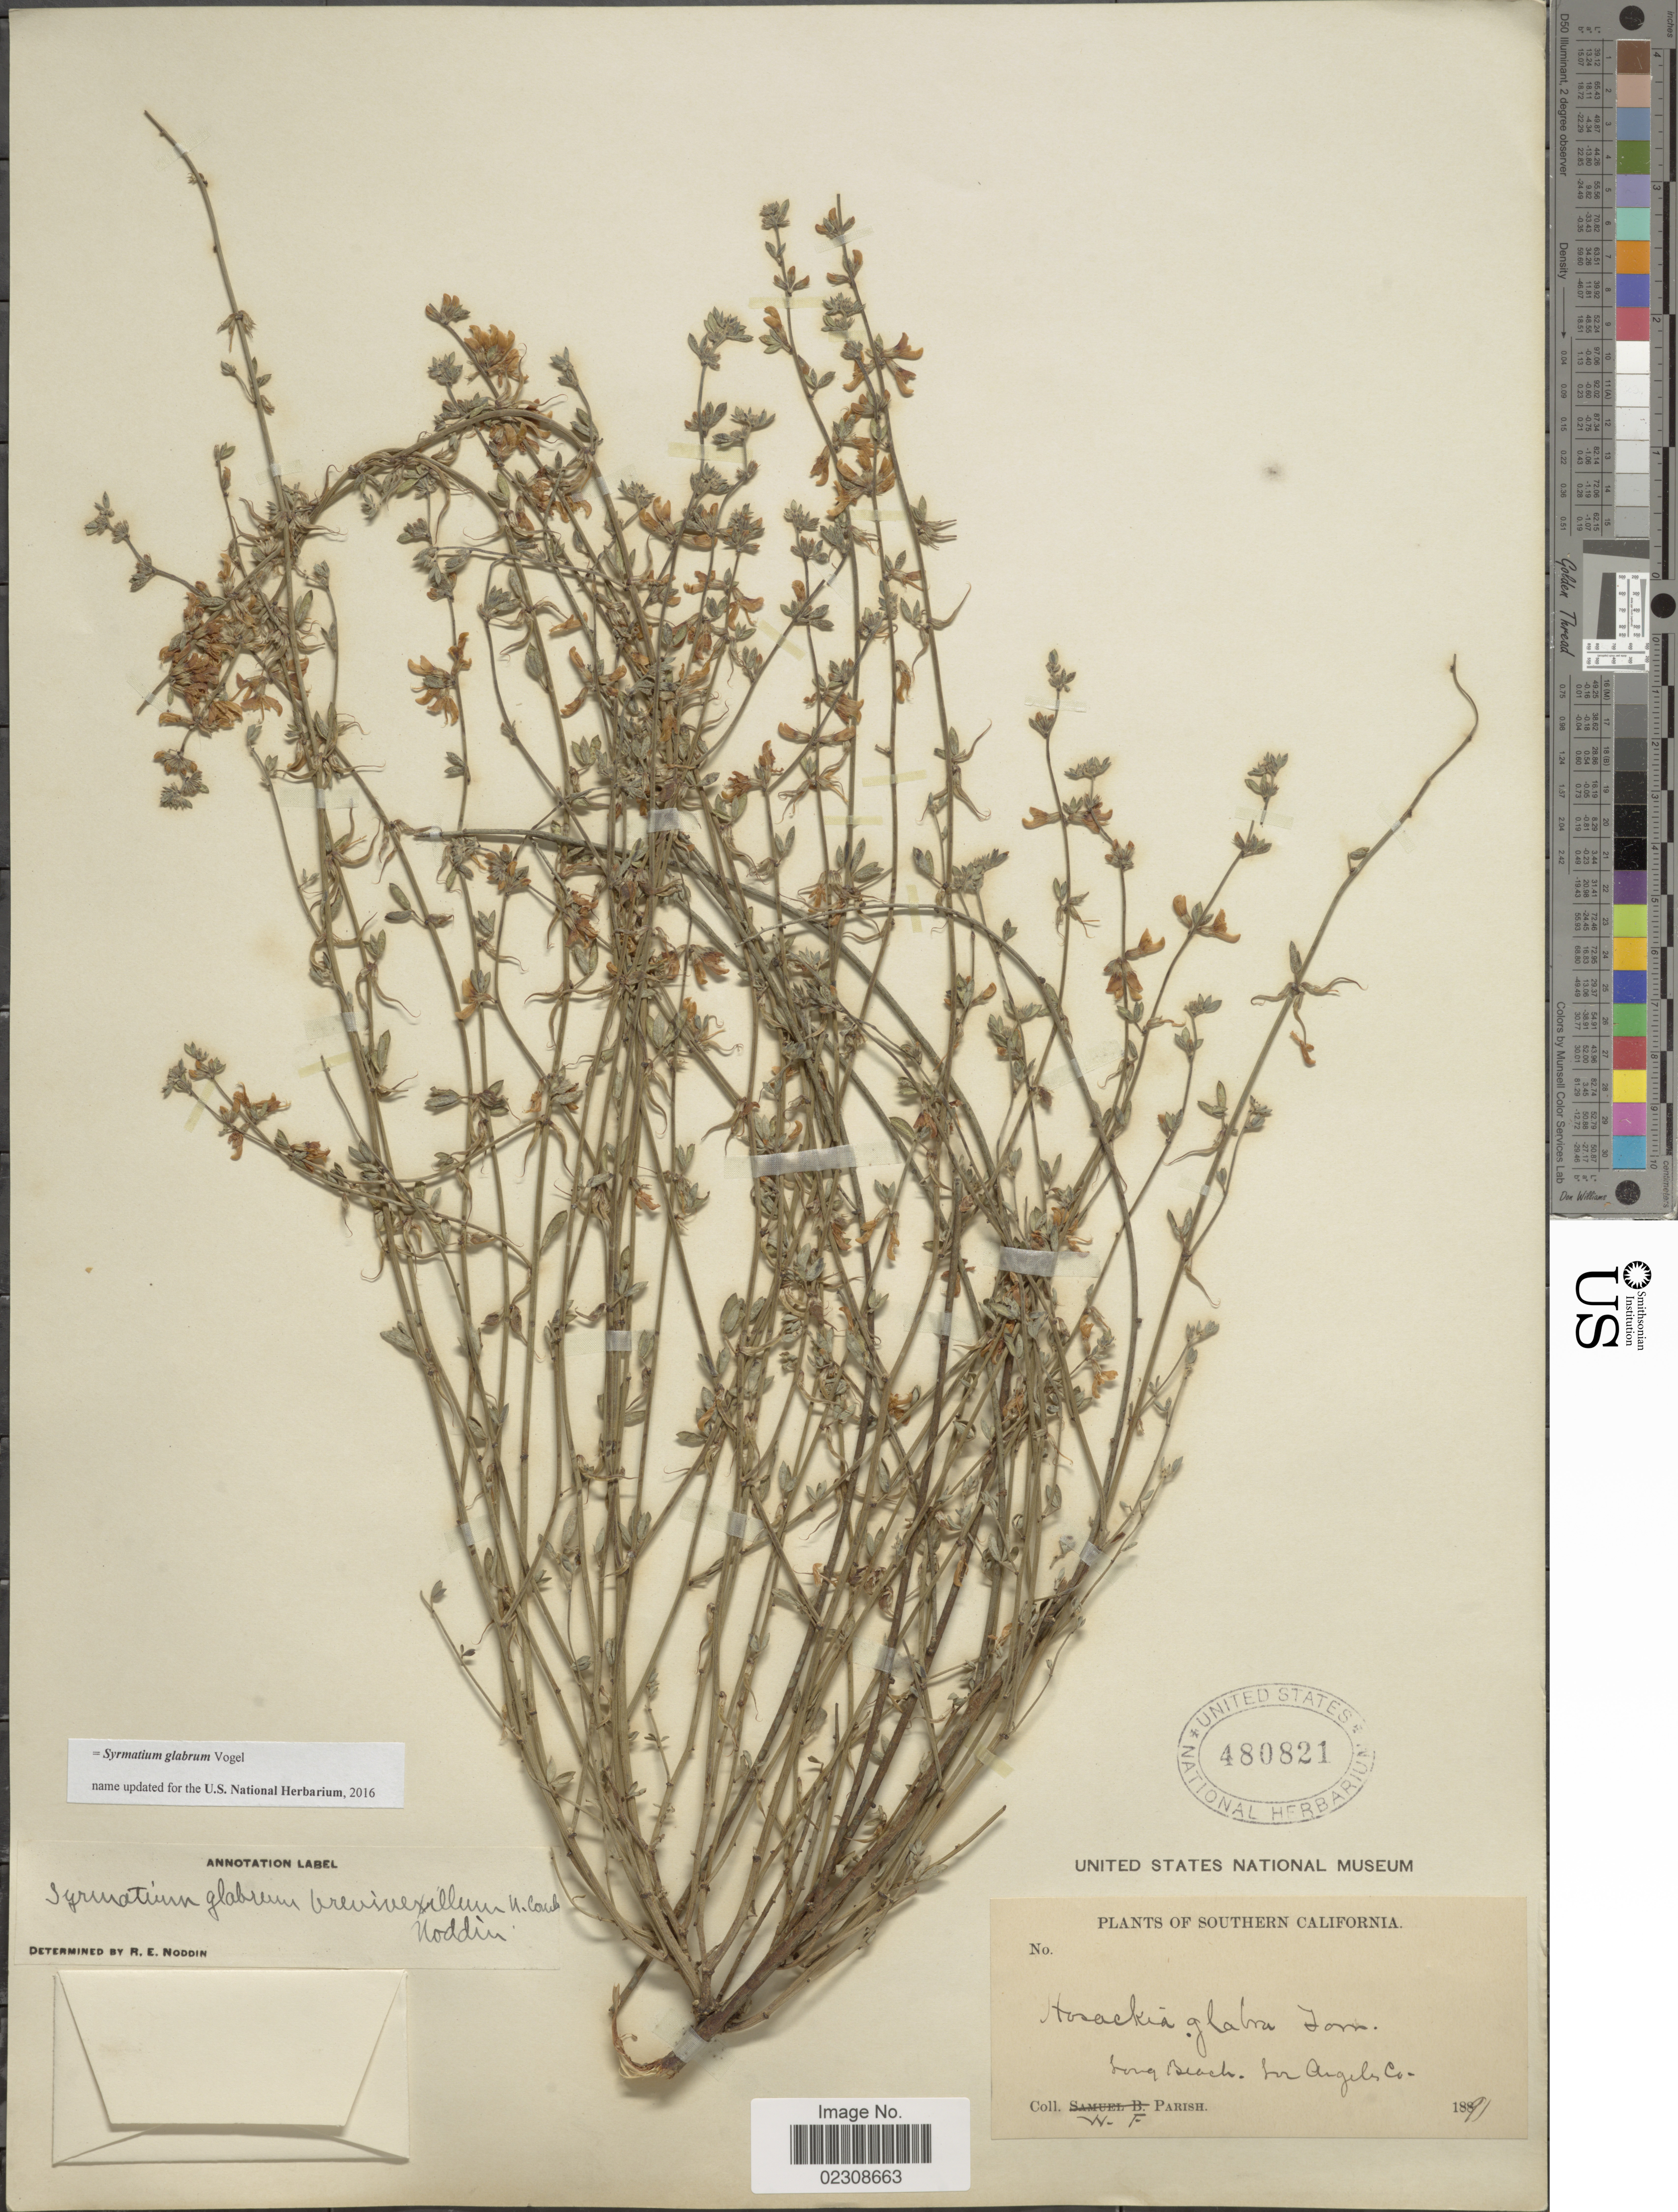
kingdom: Plantae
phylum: Tracheophyta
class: Magnoliopsida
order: Fabales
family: Fabaceae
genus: Syrmatium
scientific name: Syrmatium glabrum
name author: Vogel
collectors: W. F. Parish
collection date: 1891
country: United States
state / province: California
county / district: Los Angeles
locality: Southern California. Long Beach. Los Angeles Co.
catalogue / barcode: US 480821